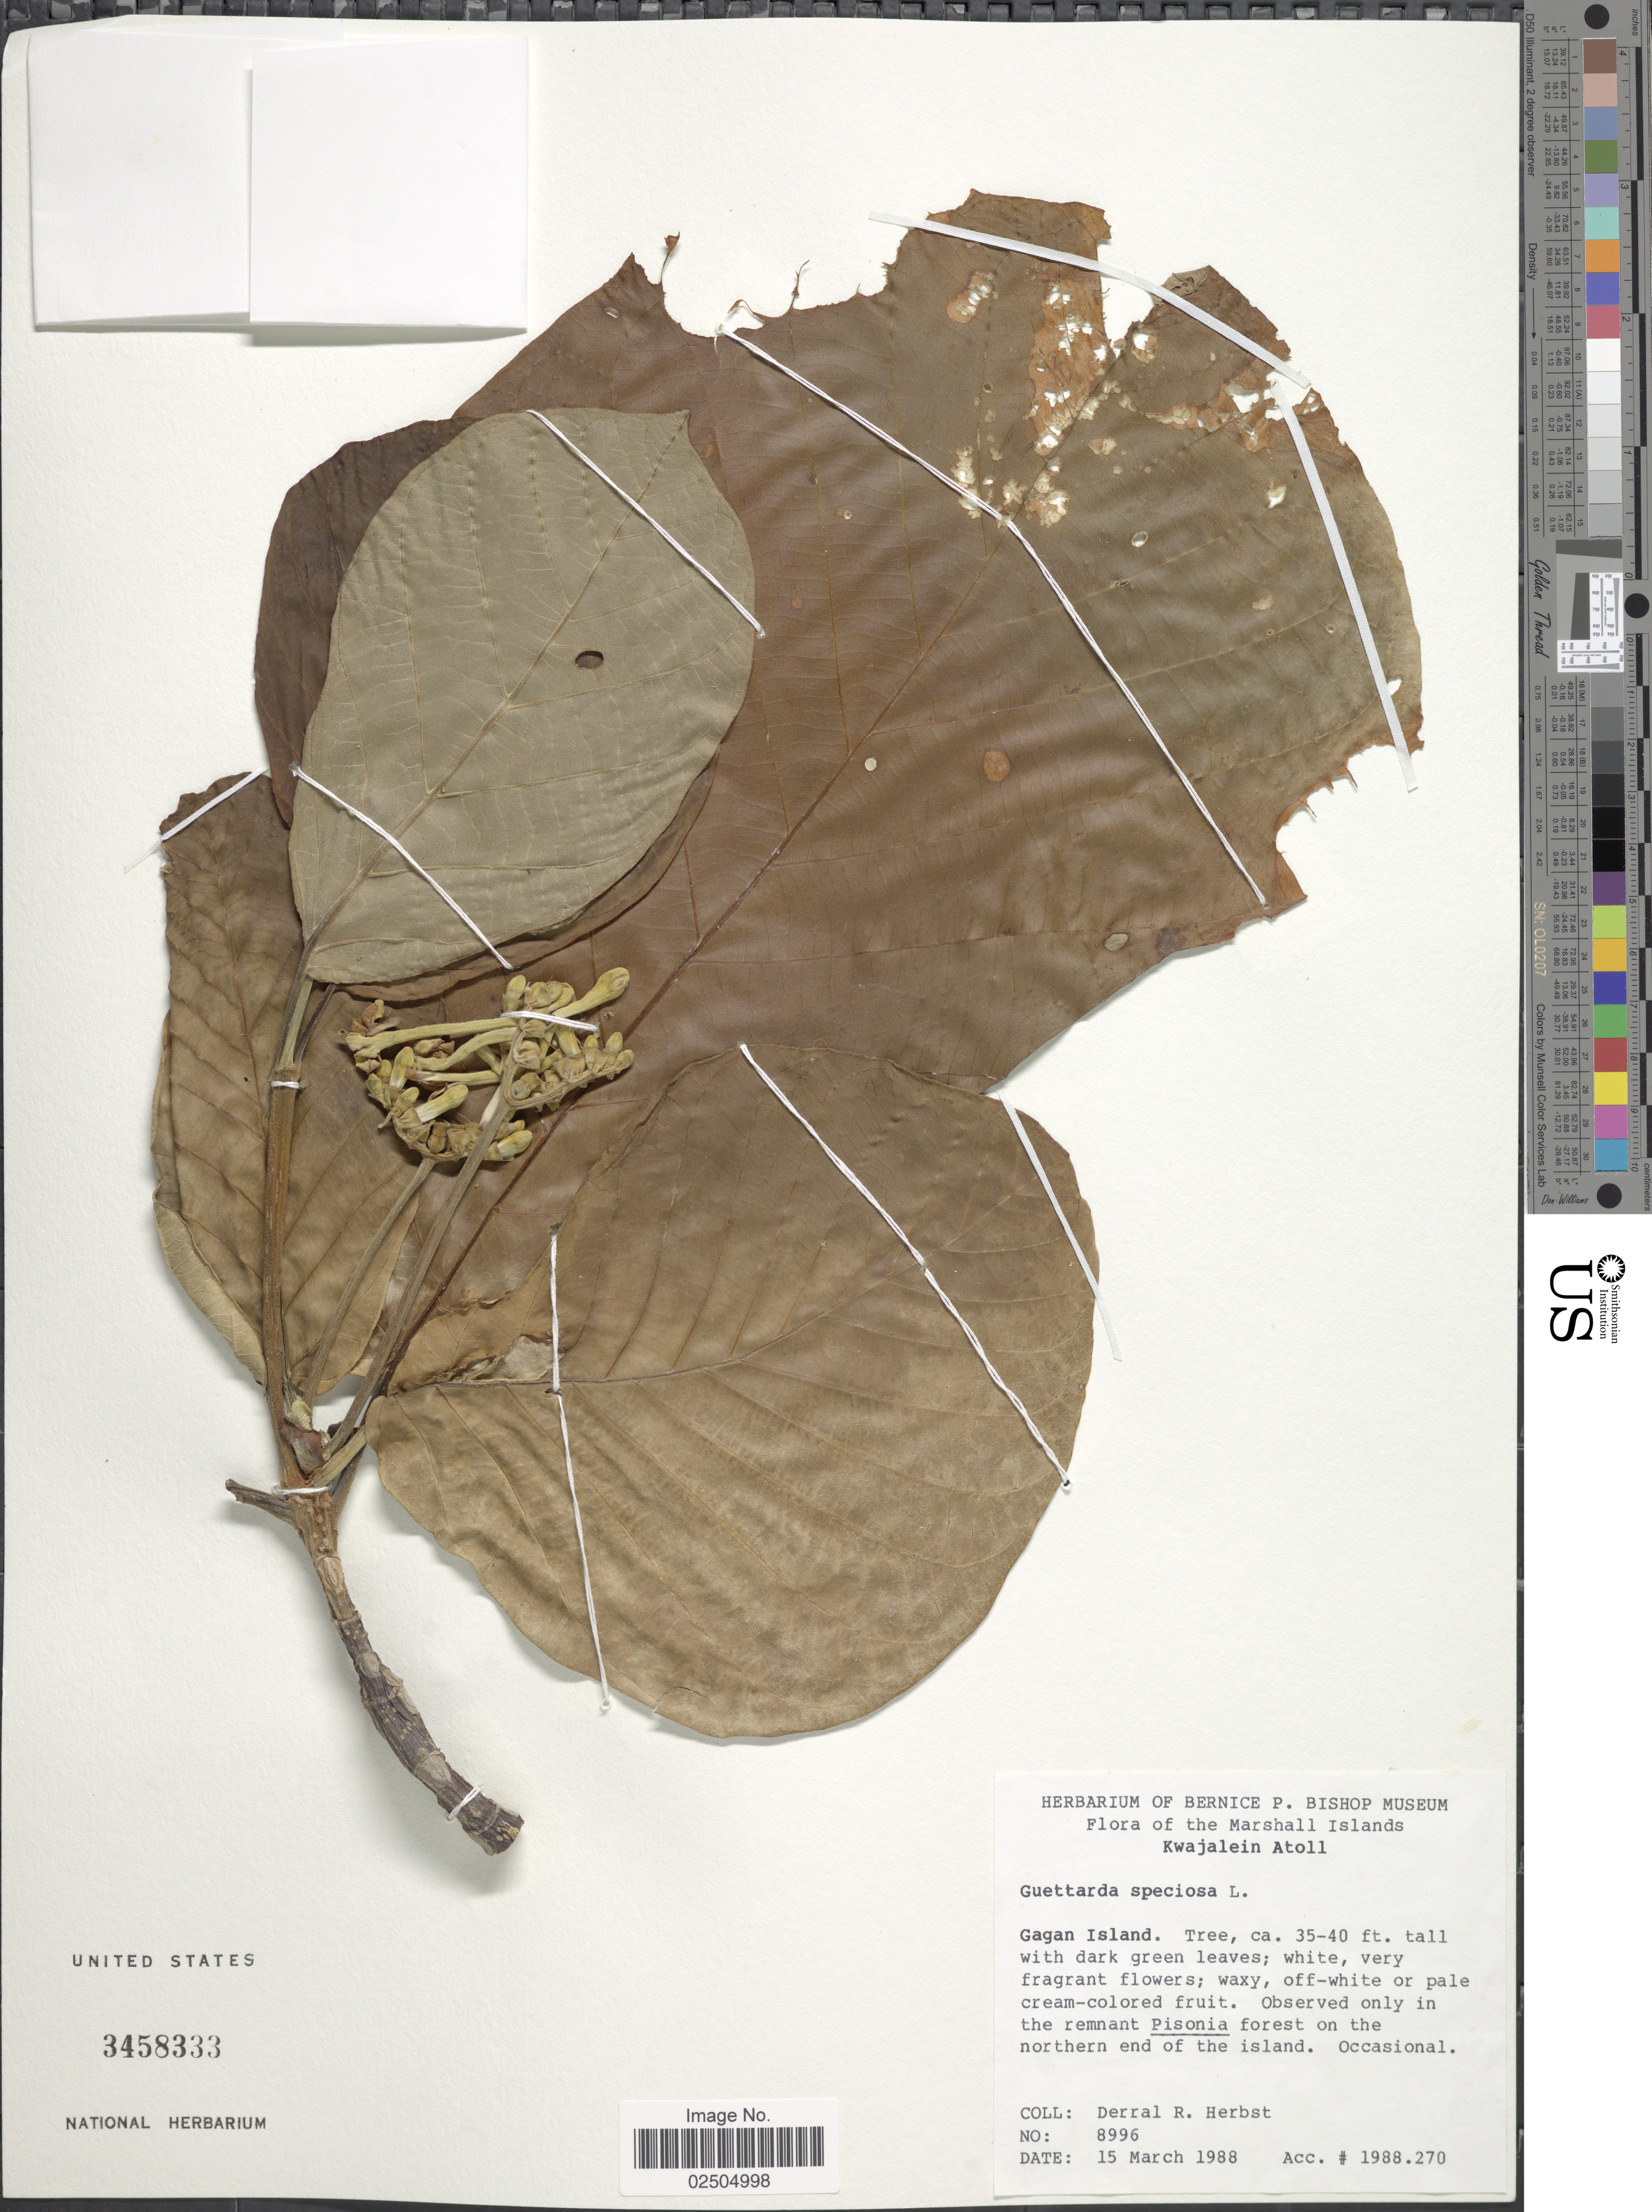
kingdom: Plantae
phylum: Tracheophyta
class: Magnoliopsida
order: Gentianales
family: Rubiaceae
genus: Guettarda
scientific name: Guettarda speciosa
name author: L.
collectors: D. R. Herbst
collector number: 8996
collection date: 1988-03-15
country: Marshall Islands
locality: The Marshall Islands, Kwajalein Atoll, Gagan Island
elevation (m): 11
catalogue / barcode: US 3458333